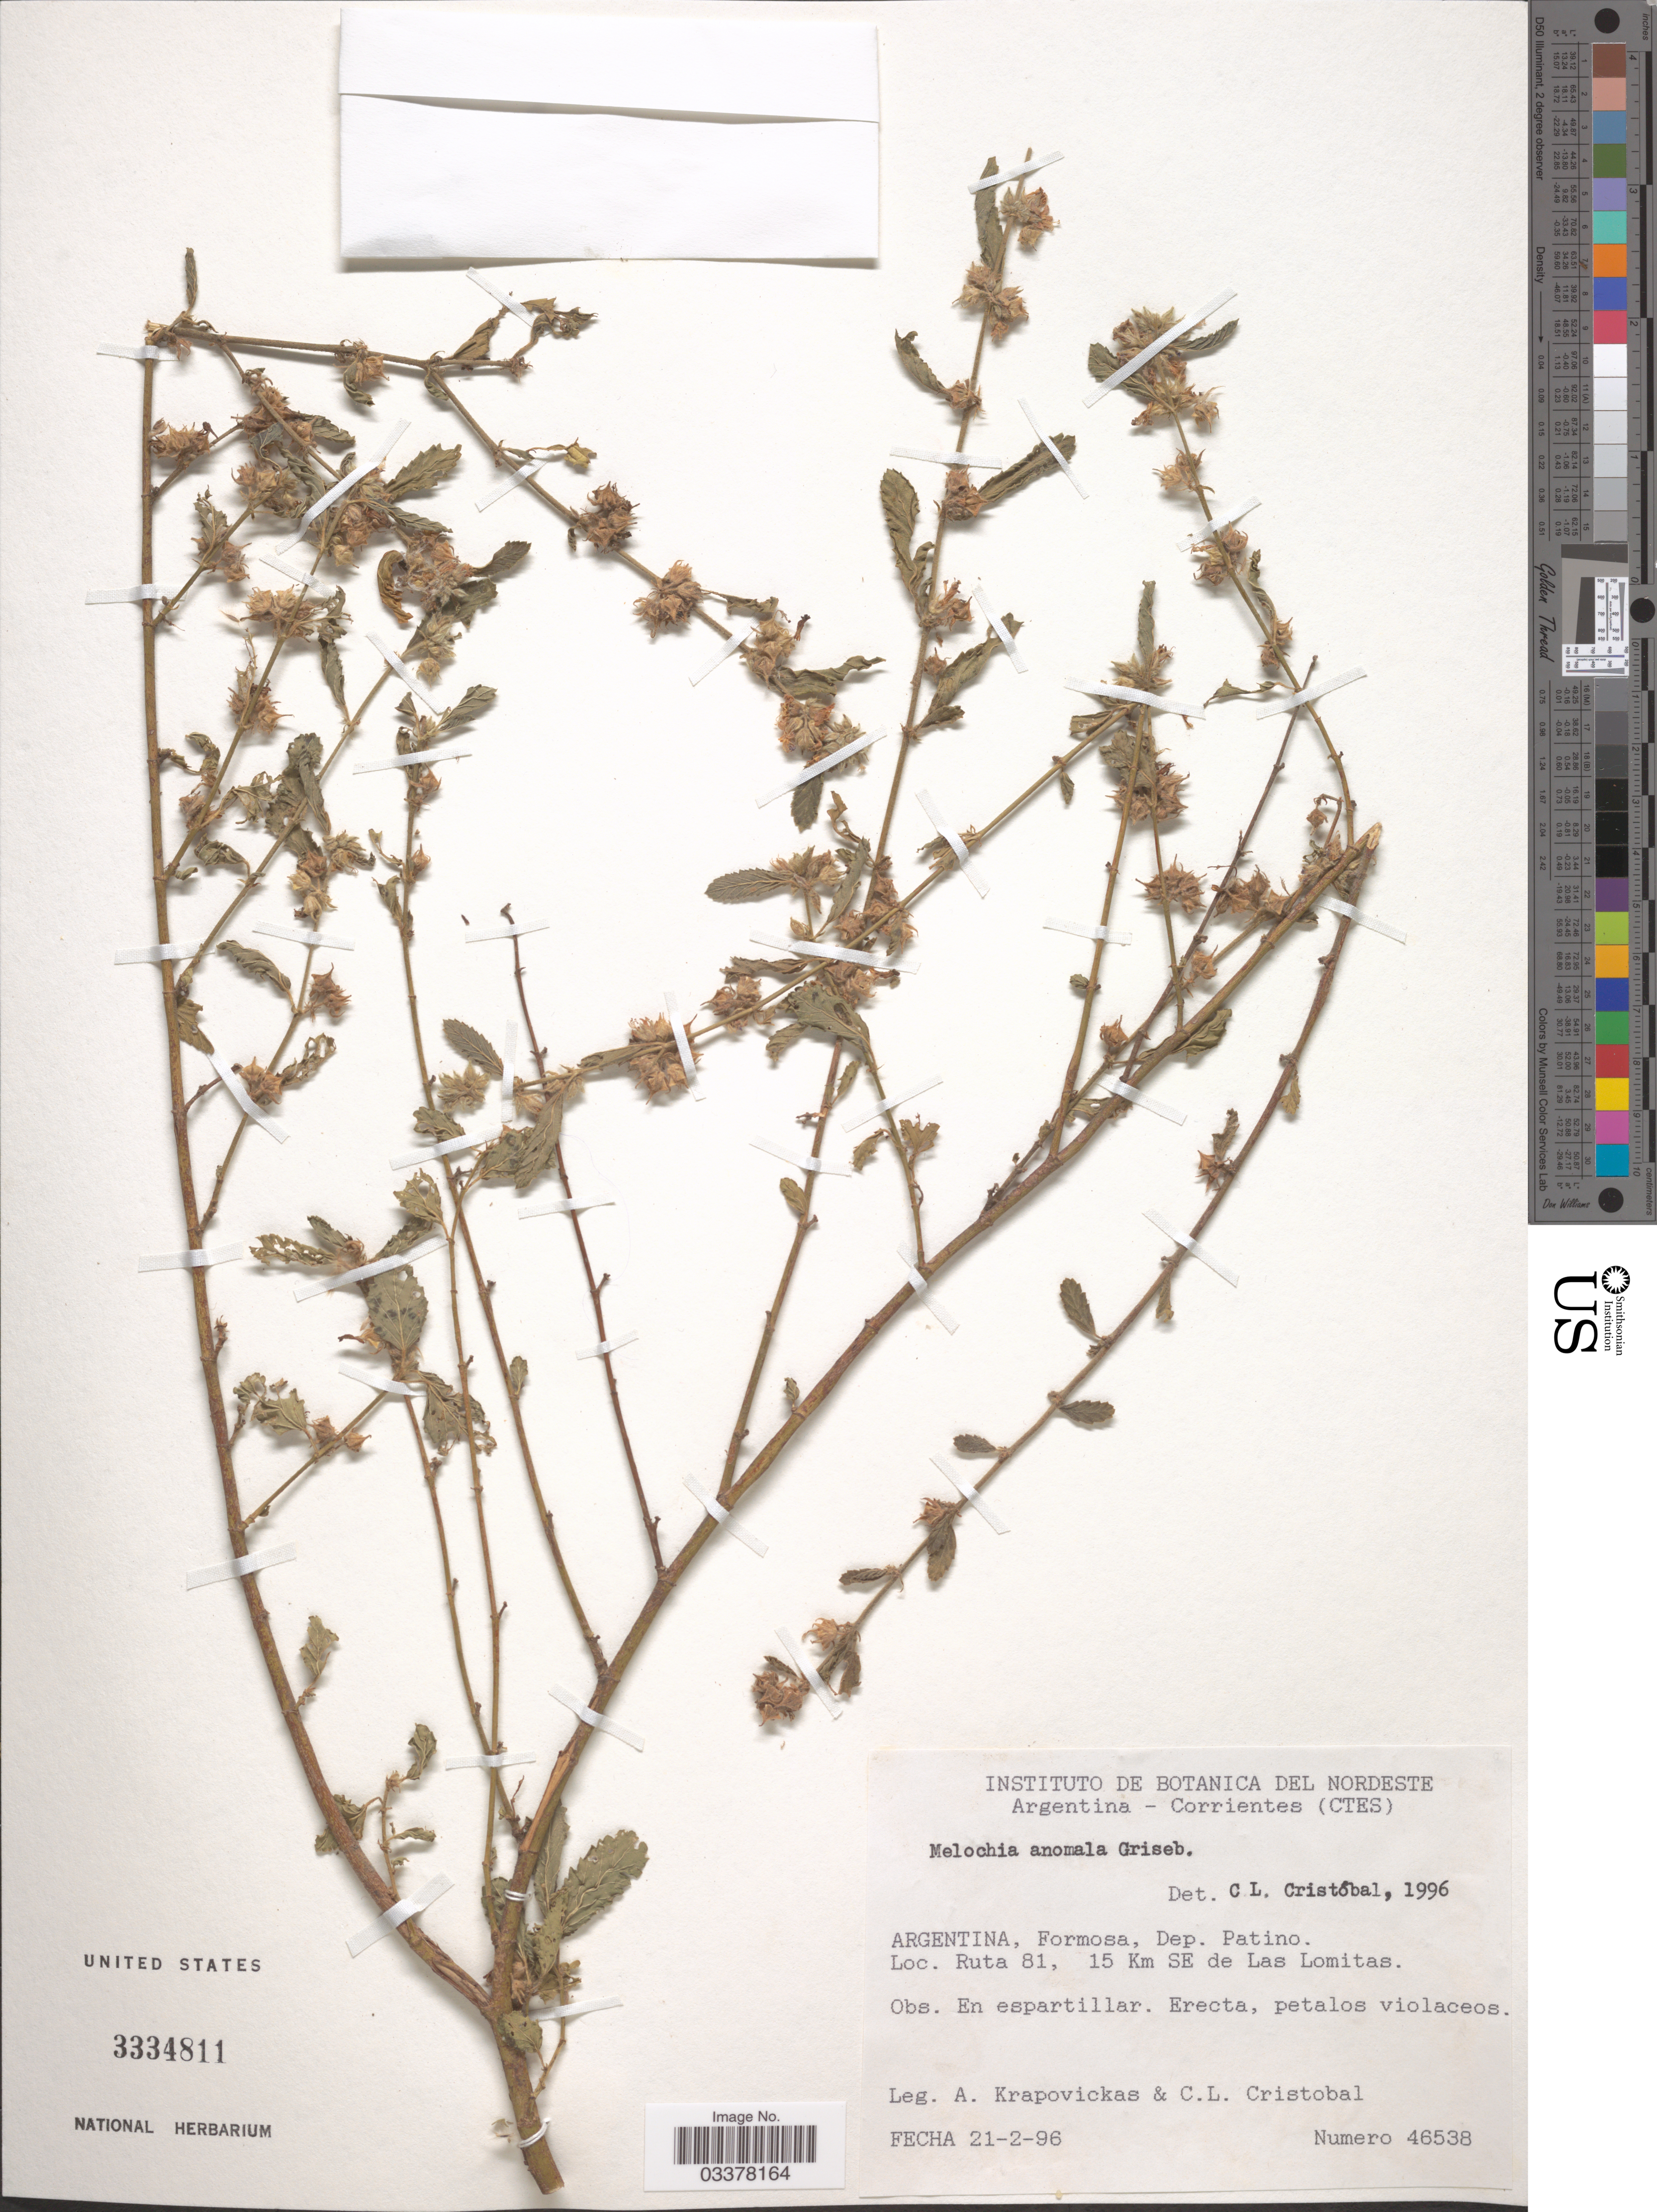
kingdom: Plantae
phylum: Tracheophyta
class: Magnoliopsida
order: Malvales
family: Malvaceae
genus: Melochia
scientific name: Melochia anomala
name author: Griseb.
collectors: A. Krapovickas & C. Cristobal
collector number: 46538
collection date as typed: Transcribed d/m/y: 21/2/96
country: Argentina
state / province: Formosa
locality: Dep. Patino. Ruta 81, 15 Km SE de Las Lomitas.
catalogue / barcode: US 3334811